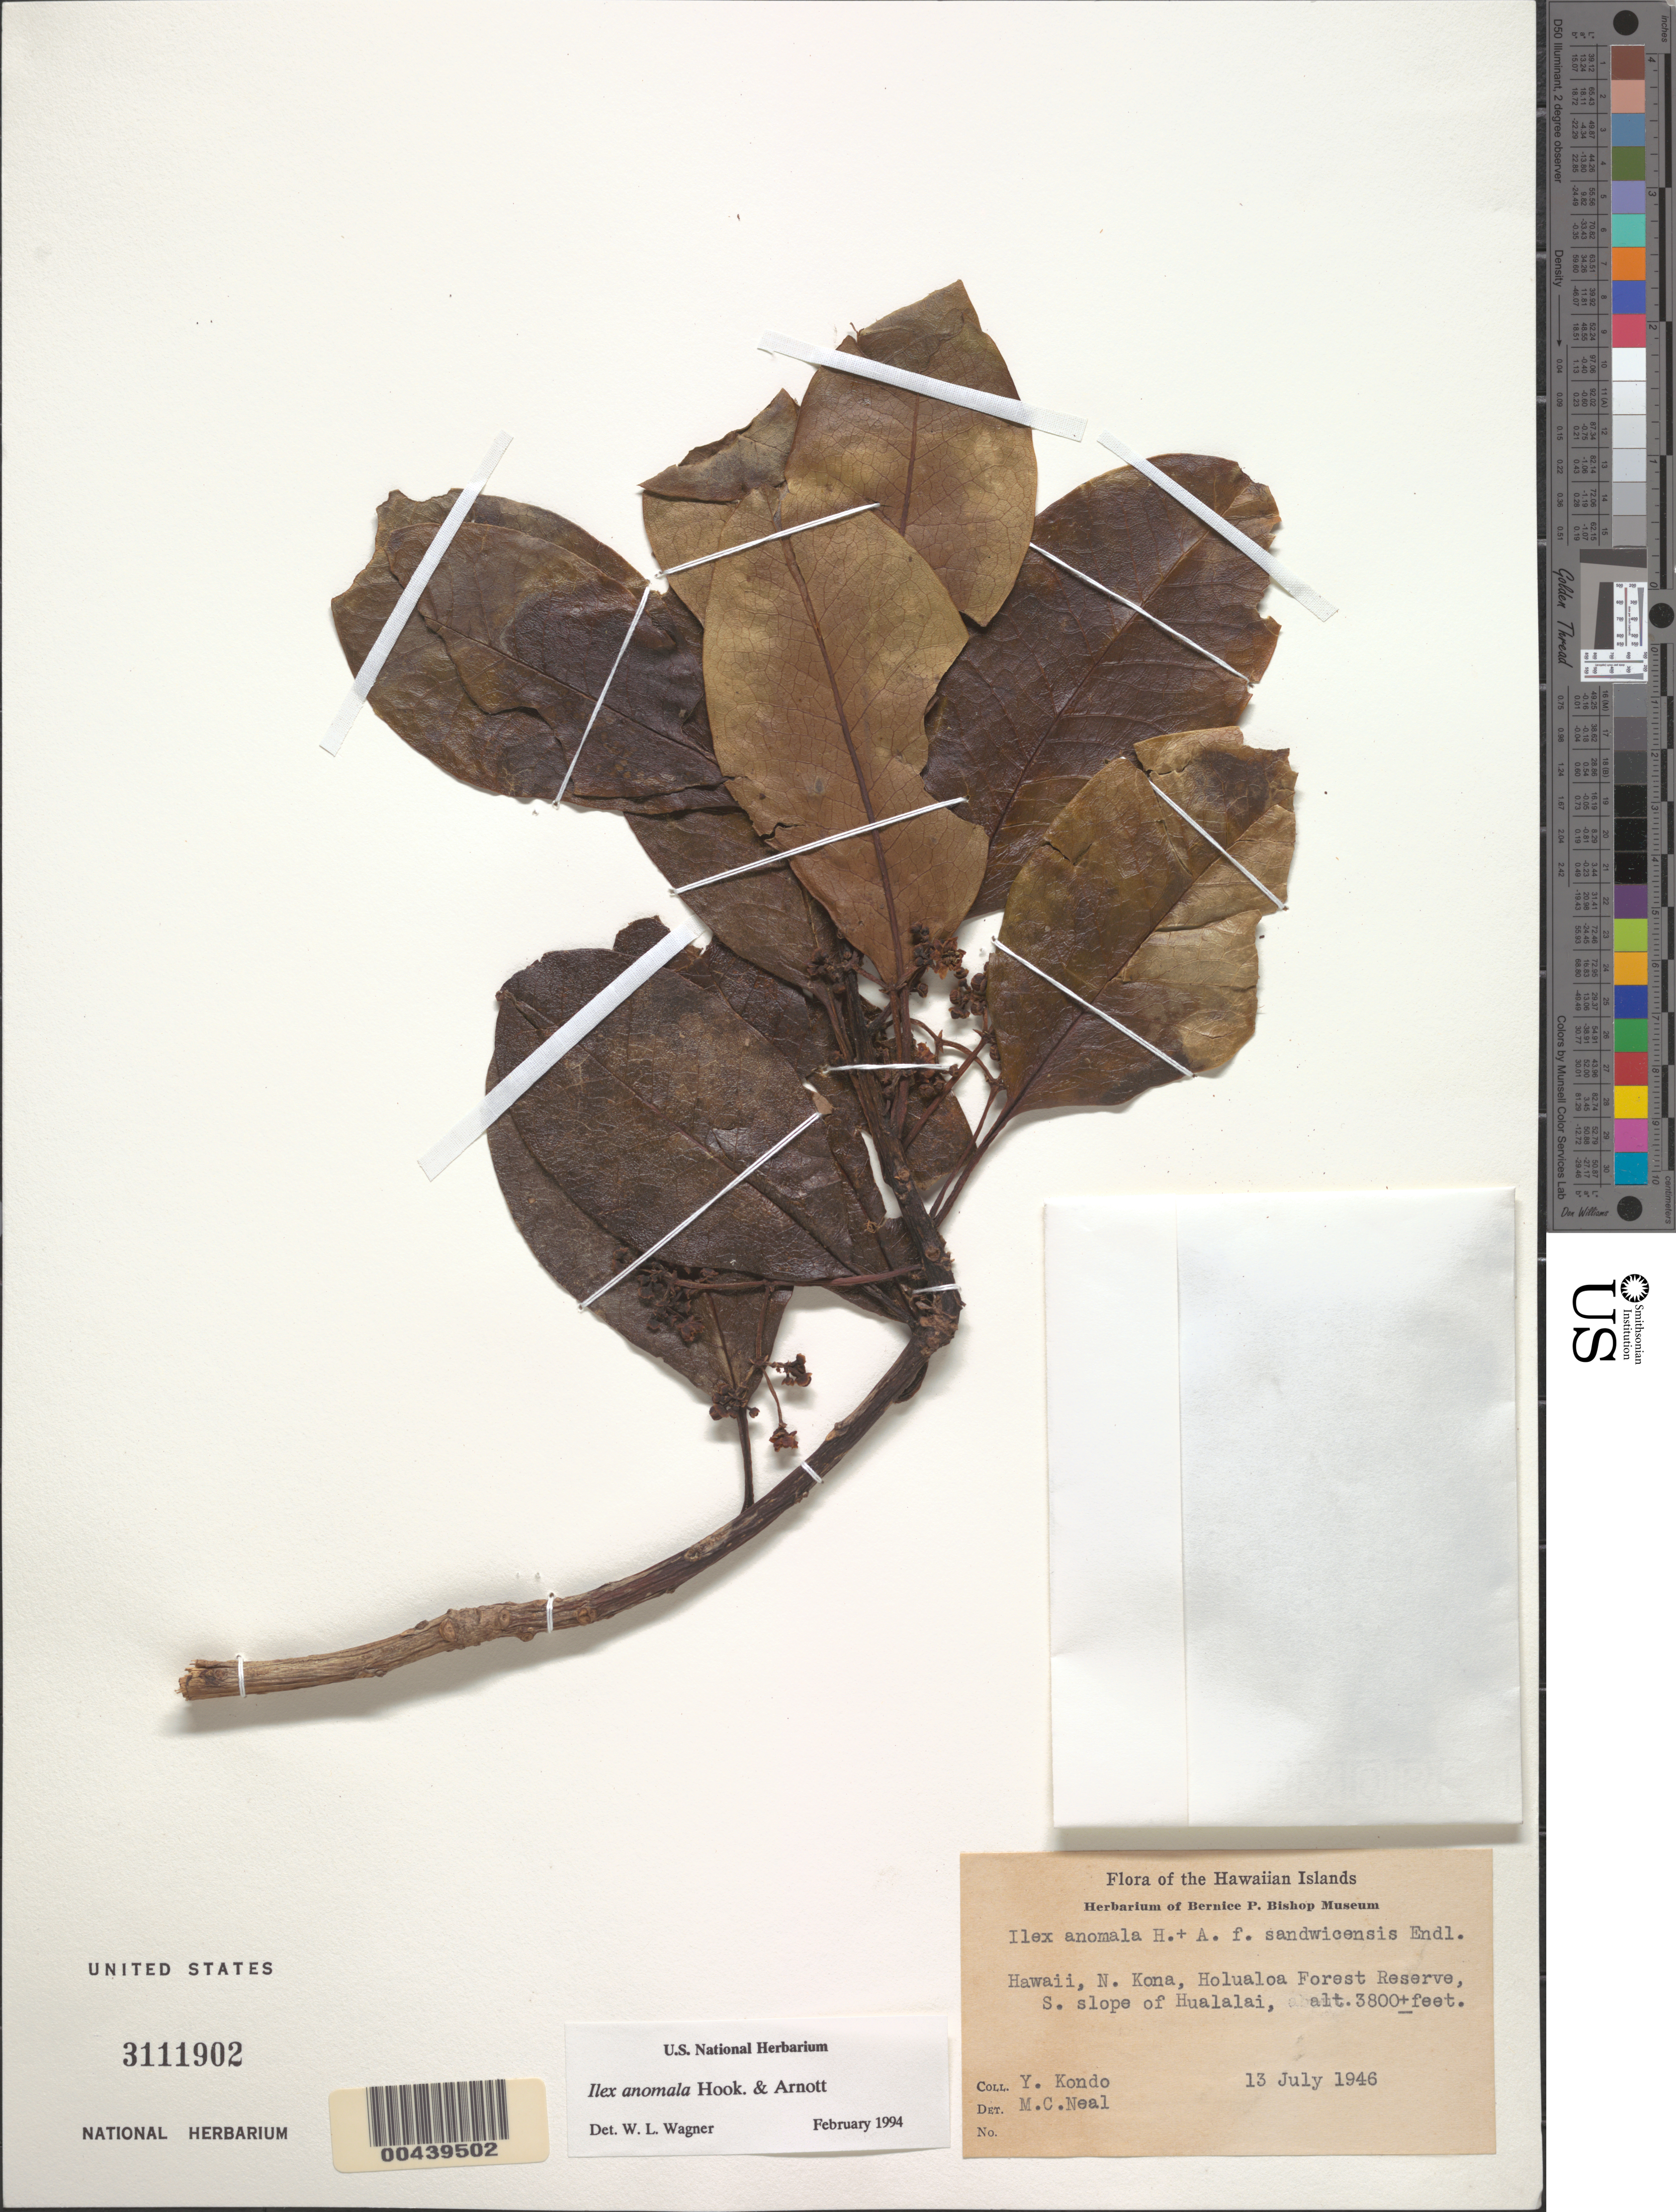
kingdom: Plantae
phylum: Tracheophyta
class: Magnoliopsida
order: Aquifoliales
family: Aquifoliaceae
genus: Ilex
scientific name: Ilex anomala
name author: Hook. & Arn.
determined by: Wagner, W. L., (BOT), Smithsonian Institution - National Museum of Natural History (UNITED STATES)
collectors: Y. Kondo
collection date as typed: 13 Jul 1946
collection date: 1946-07-13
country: United States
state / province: Hawaii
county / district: Hawaii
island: Hawaii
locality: N Kona, Holualoa Forest Reserve, S slope of Hualalai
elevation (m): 1158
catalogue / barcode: US 311902